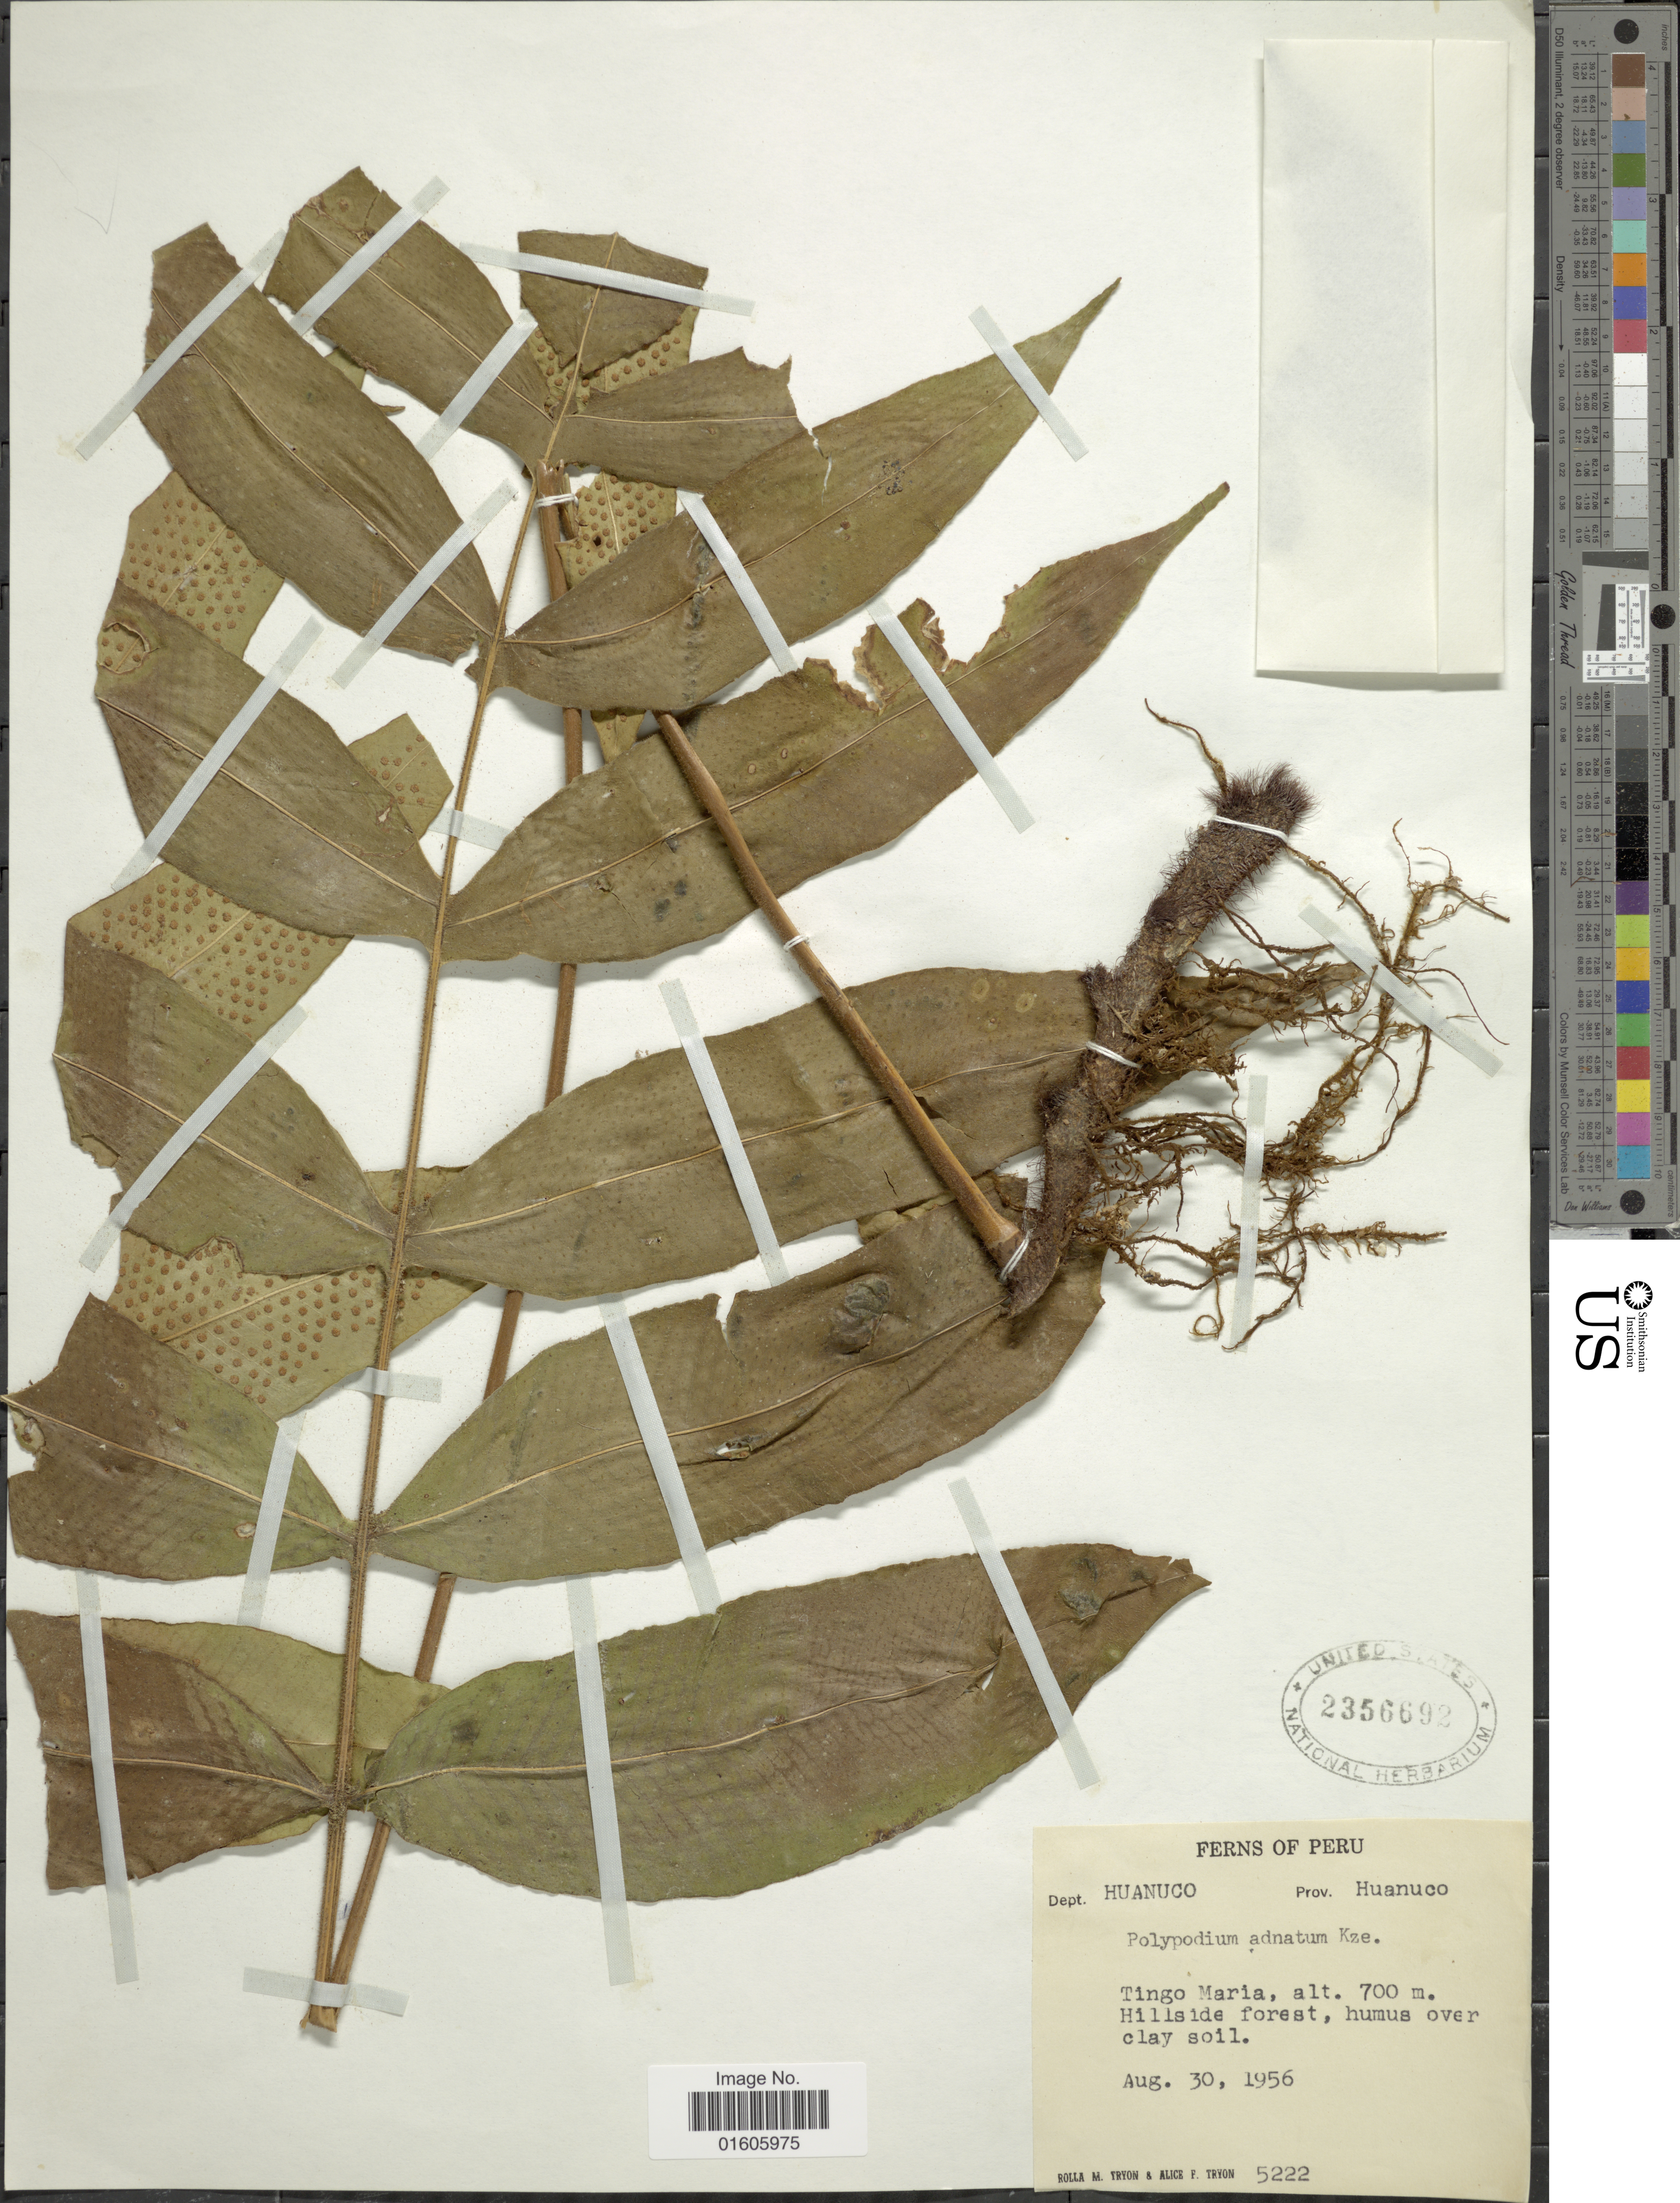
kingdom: Plantae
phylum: Tracheophyta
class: Polypodiopsida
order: Polypodiales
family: Polypodiaceae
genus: Serpocaulon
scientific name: Serpocaulon adnatum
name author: (Kunze ex Klotzsch) A.R. Sm.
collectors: R. M. Tryon & A. F. Tryon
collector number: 5222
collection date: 1956-08-30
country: Peru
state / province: Huánuco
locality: Dept. Huanuco. Prov. Huanuco. Tingo Maria.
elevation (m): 700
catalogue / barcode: US 2356692